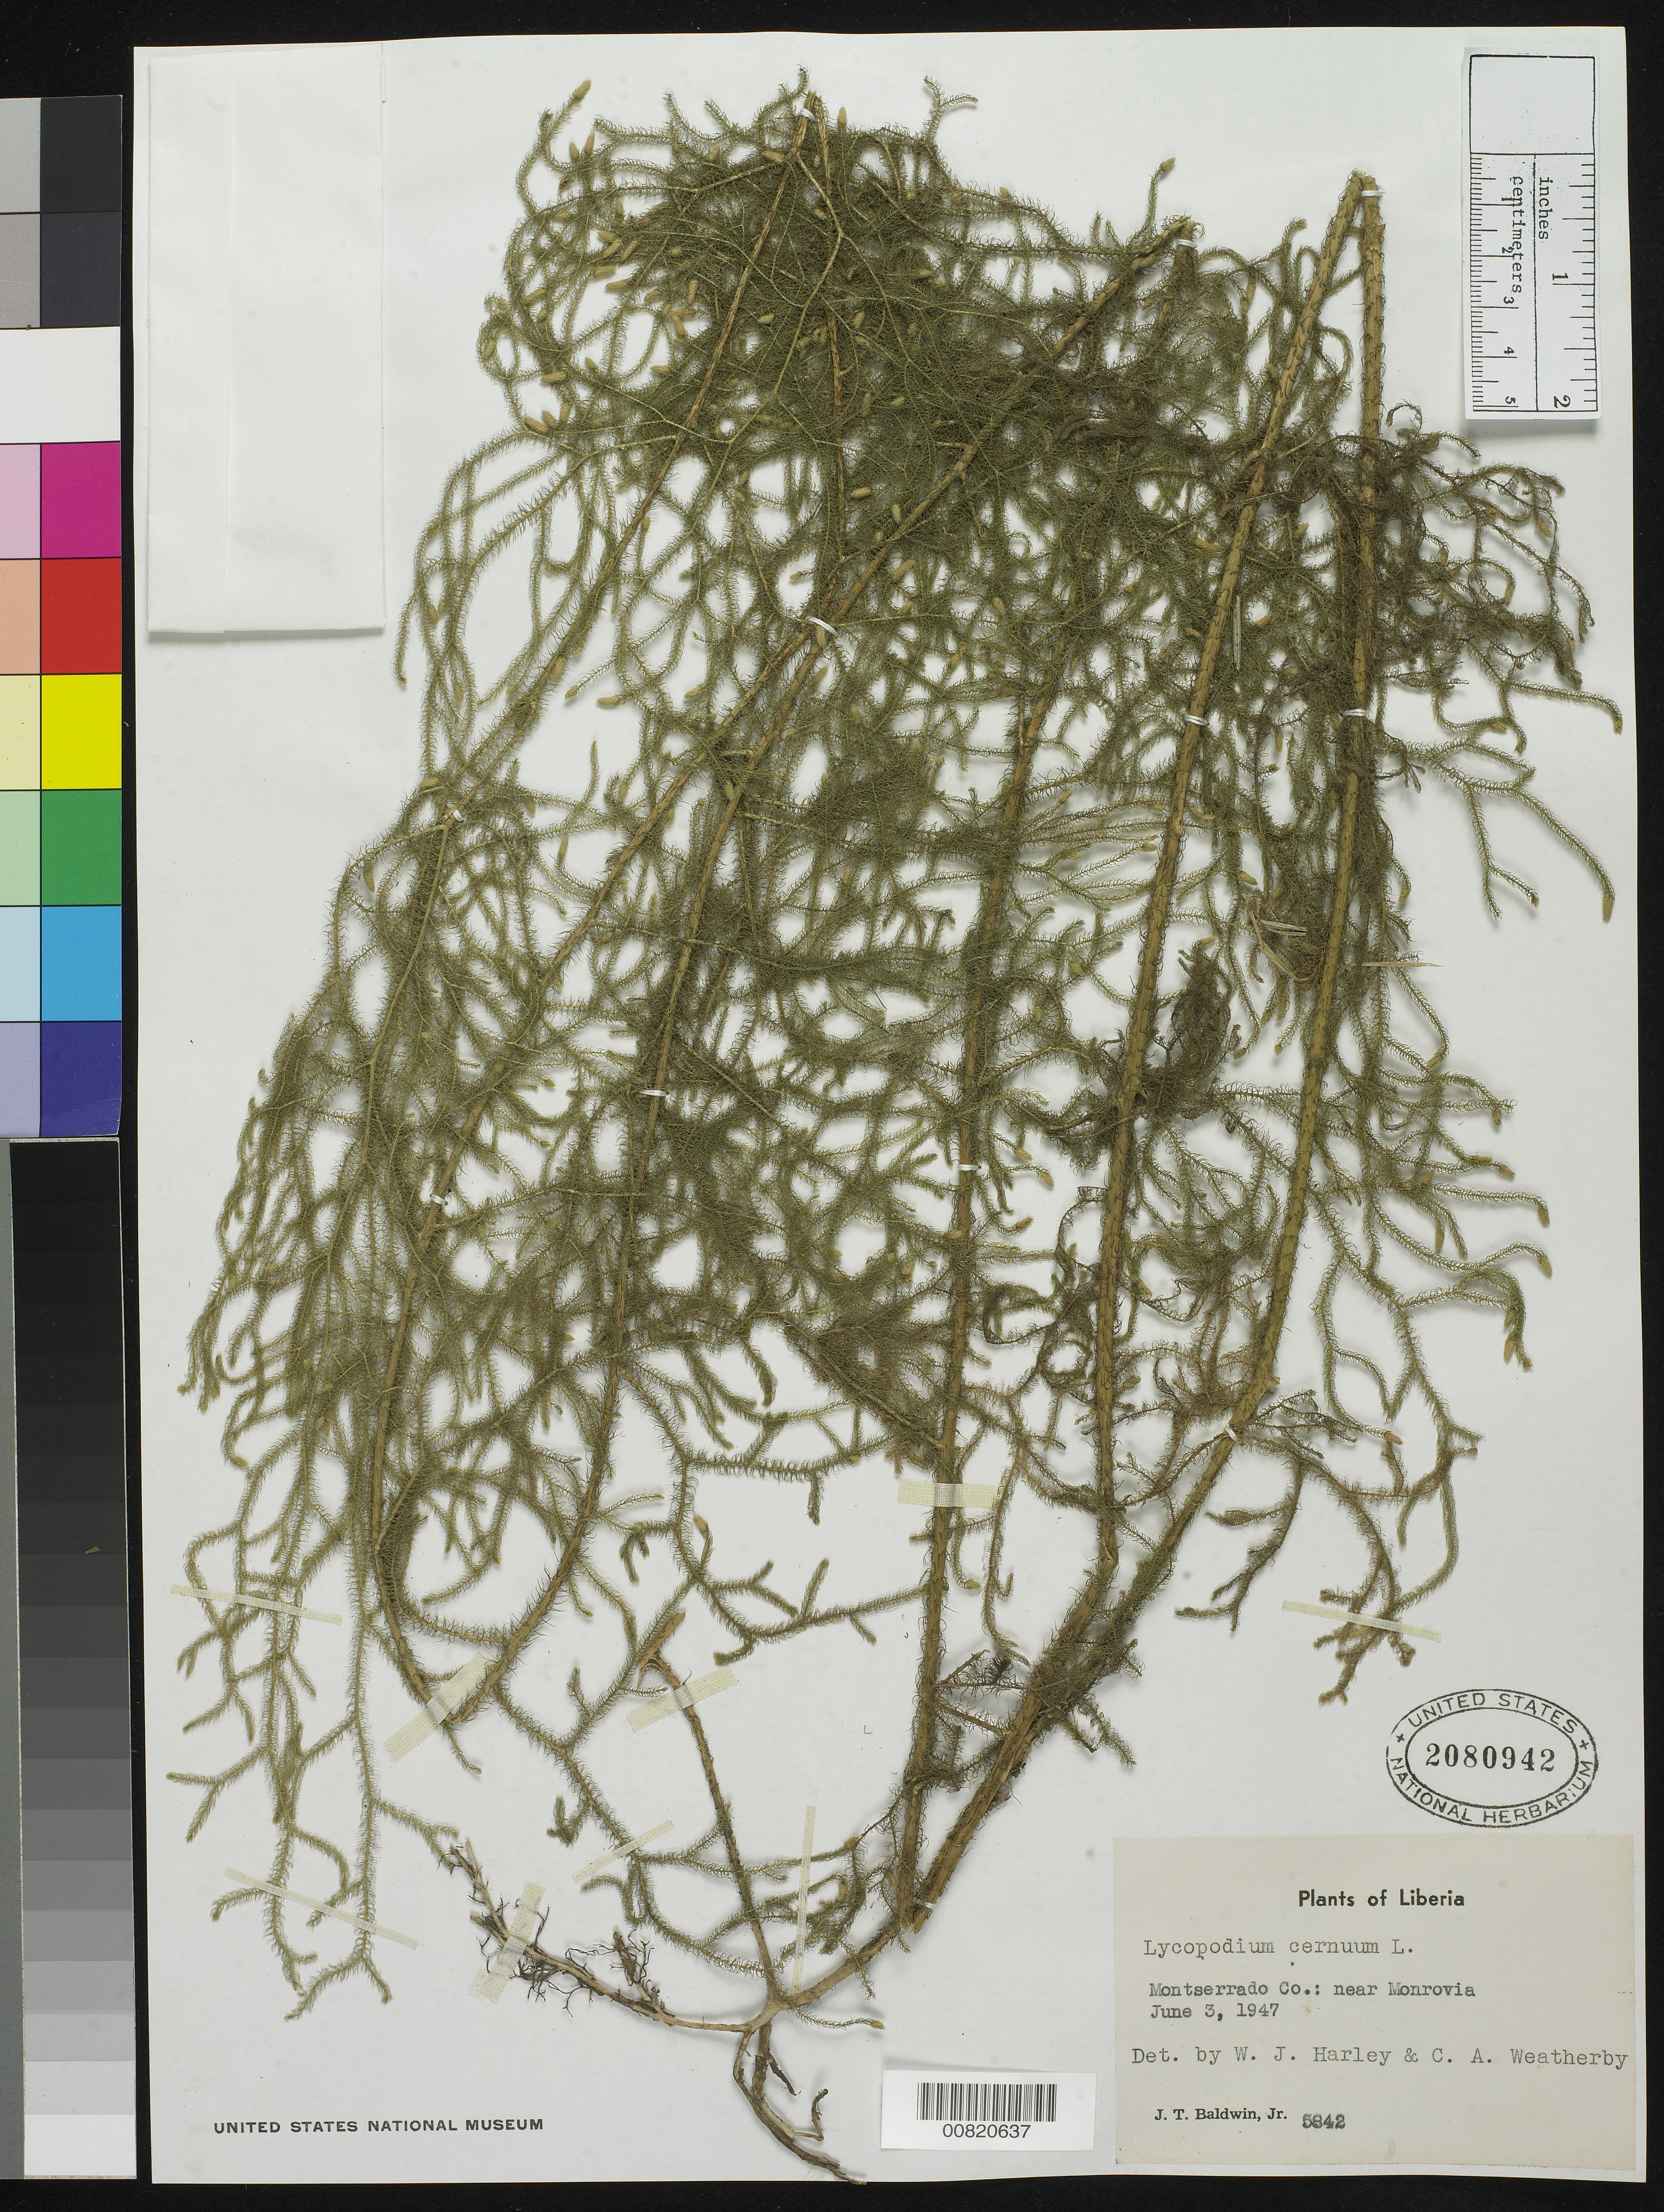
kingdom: Plantae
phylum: Tracheophyta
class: Lycopodiopsida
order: Lycopodiales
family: Lycopodiaceae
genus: Palhinhaea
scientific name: Palhinhaea cernua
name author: (L.) Vasc. & Franco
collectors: J. T. Baldwin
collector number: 5842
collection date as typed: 3 Jun 1947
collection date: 1947-06-03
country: Liberia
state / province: Montserrado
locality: near Monrovia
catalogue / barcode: US 2080942